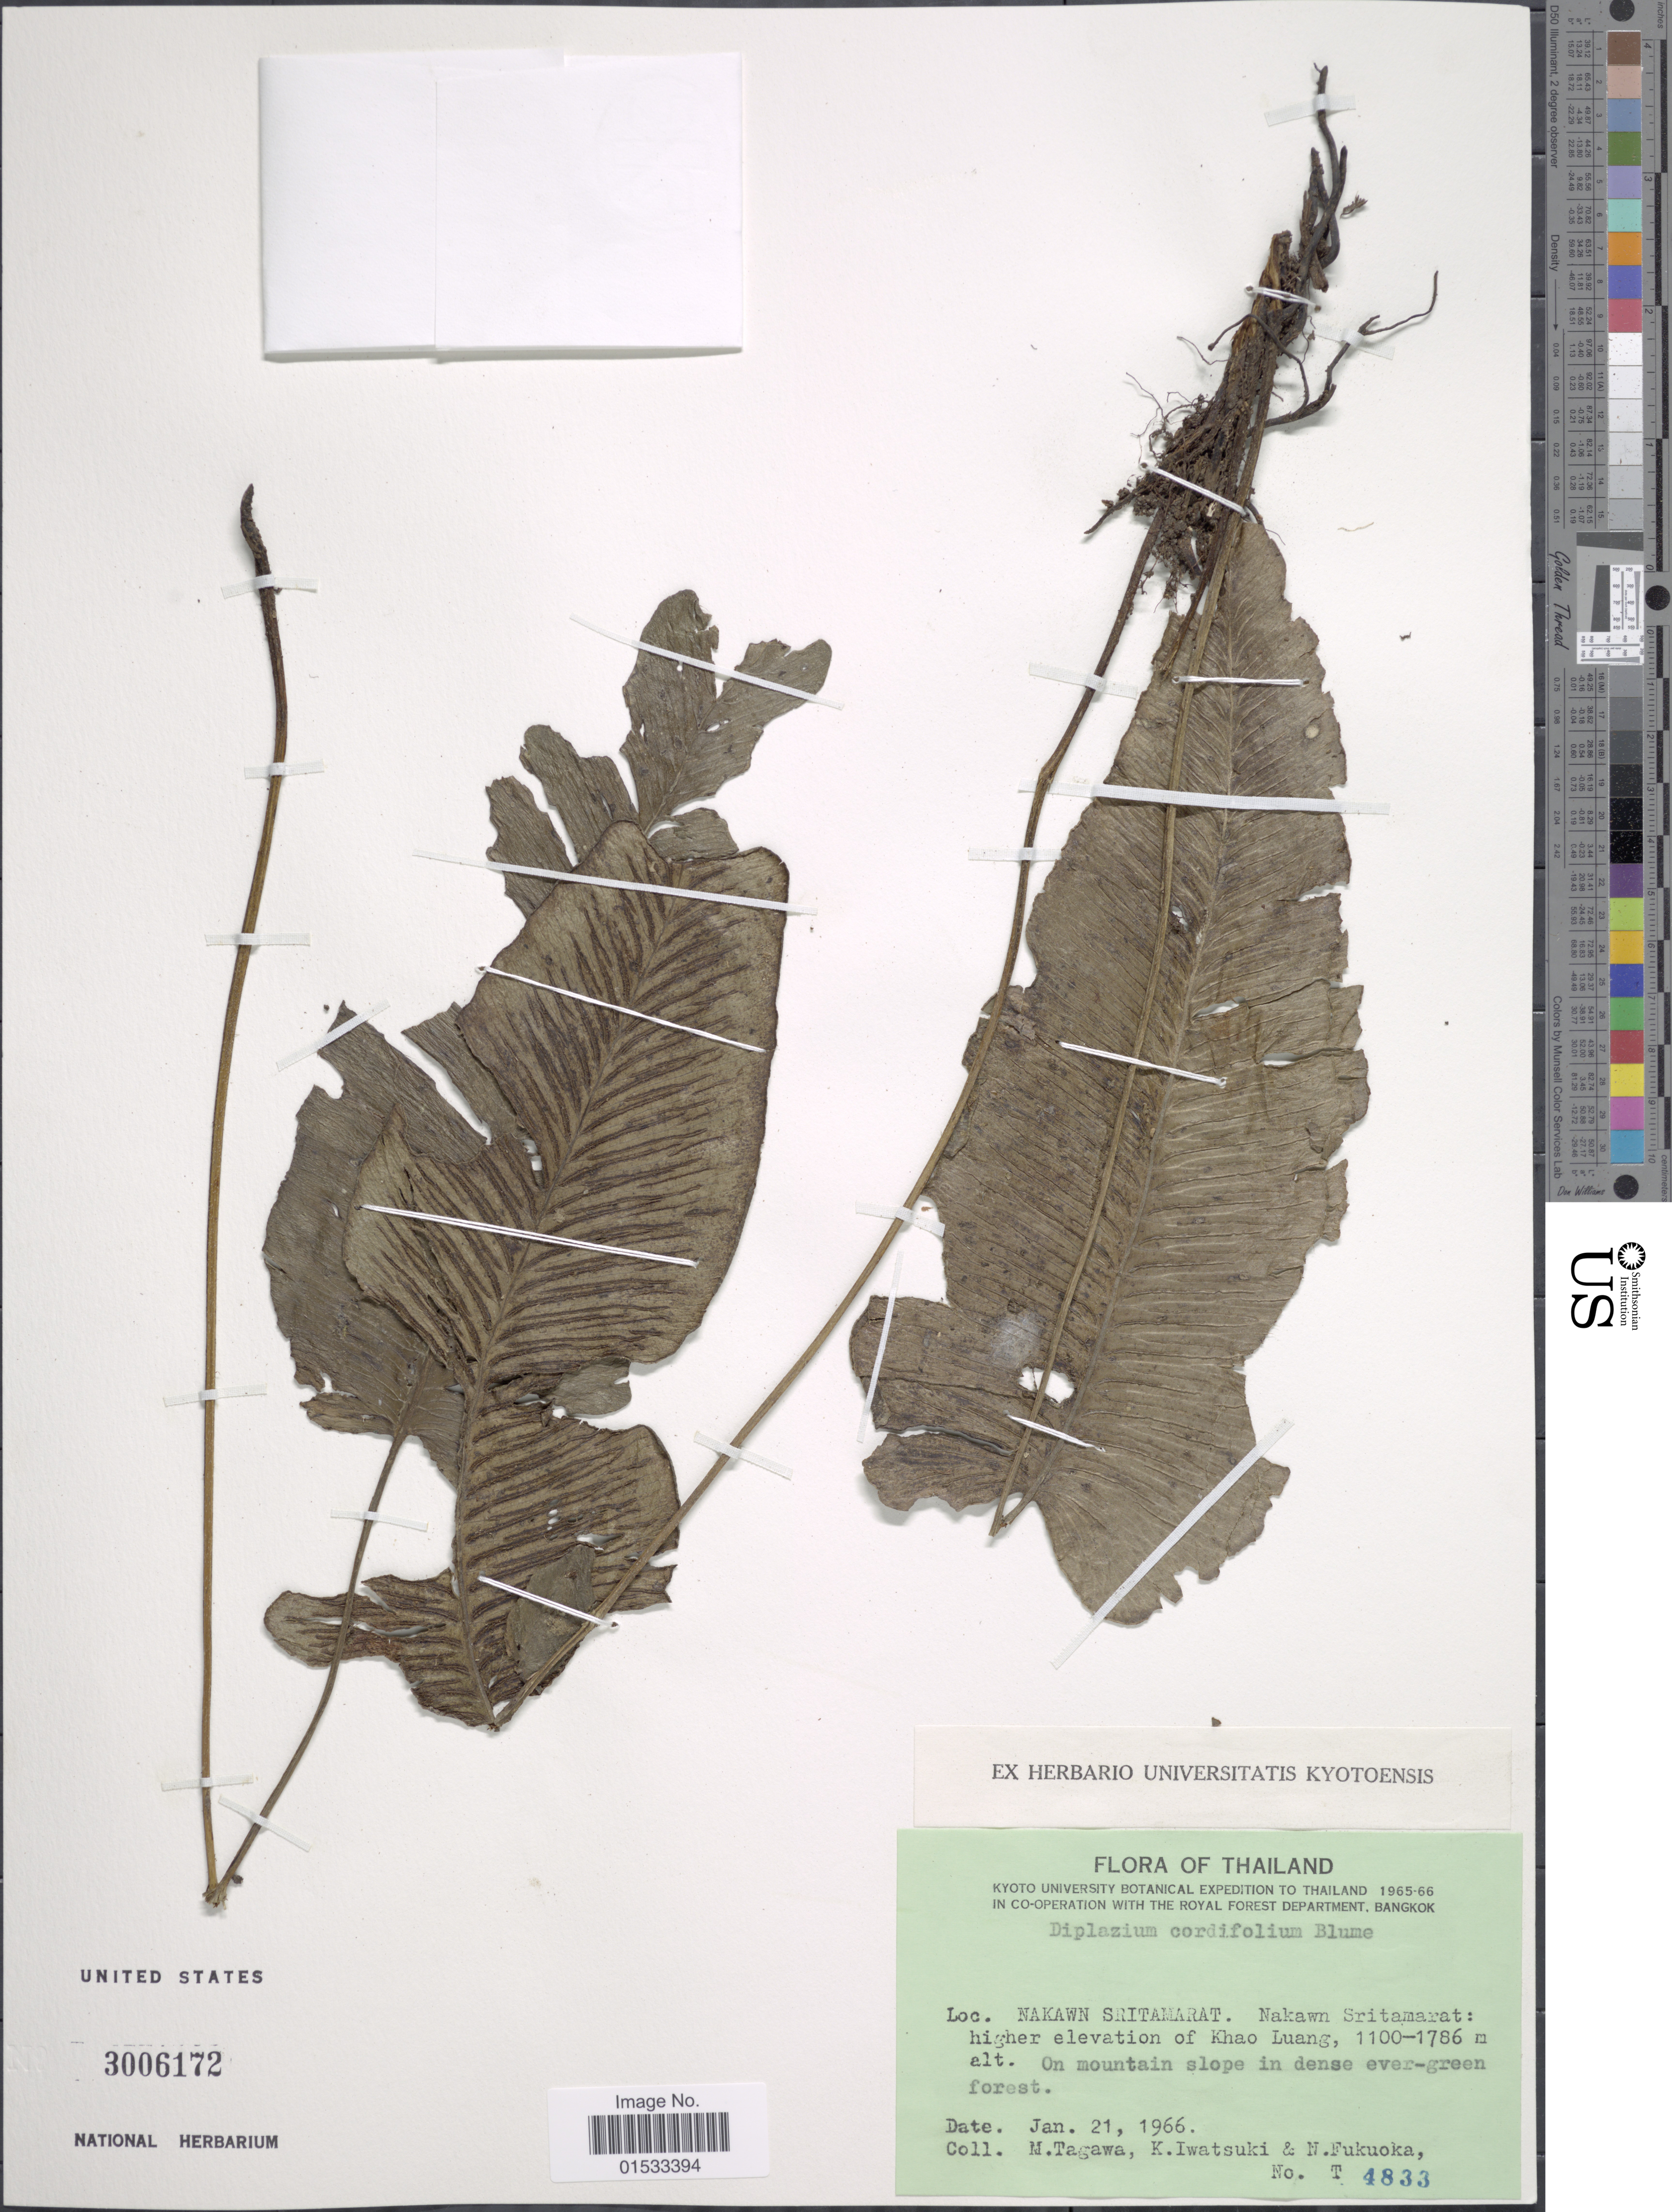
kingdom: Plantae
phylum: Tracheophyta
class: Polypodiopsida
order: Polypodiales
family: Athyriaceae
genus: Diplazium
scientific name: Diplazium cordifolium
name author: Blume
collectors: M. Tagawa, K. Iwatsuki & N. Fukuoka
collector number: T 4833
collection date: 1966-01-21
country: Thailand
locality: Nakawn Sritamarat, higher elevation of Khao Luang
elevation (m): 1100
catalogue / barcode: US 3006172